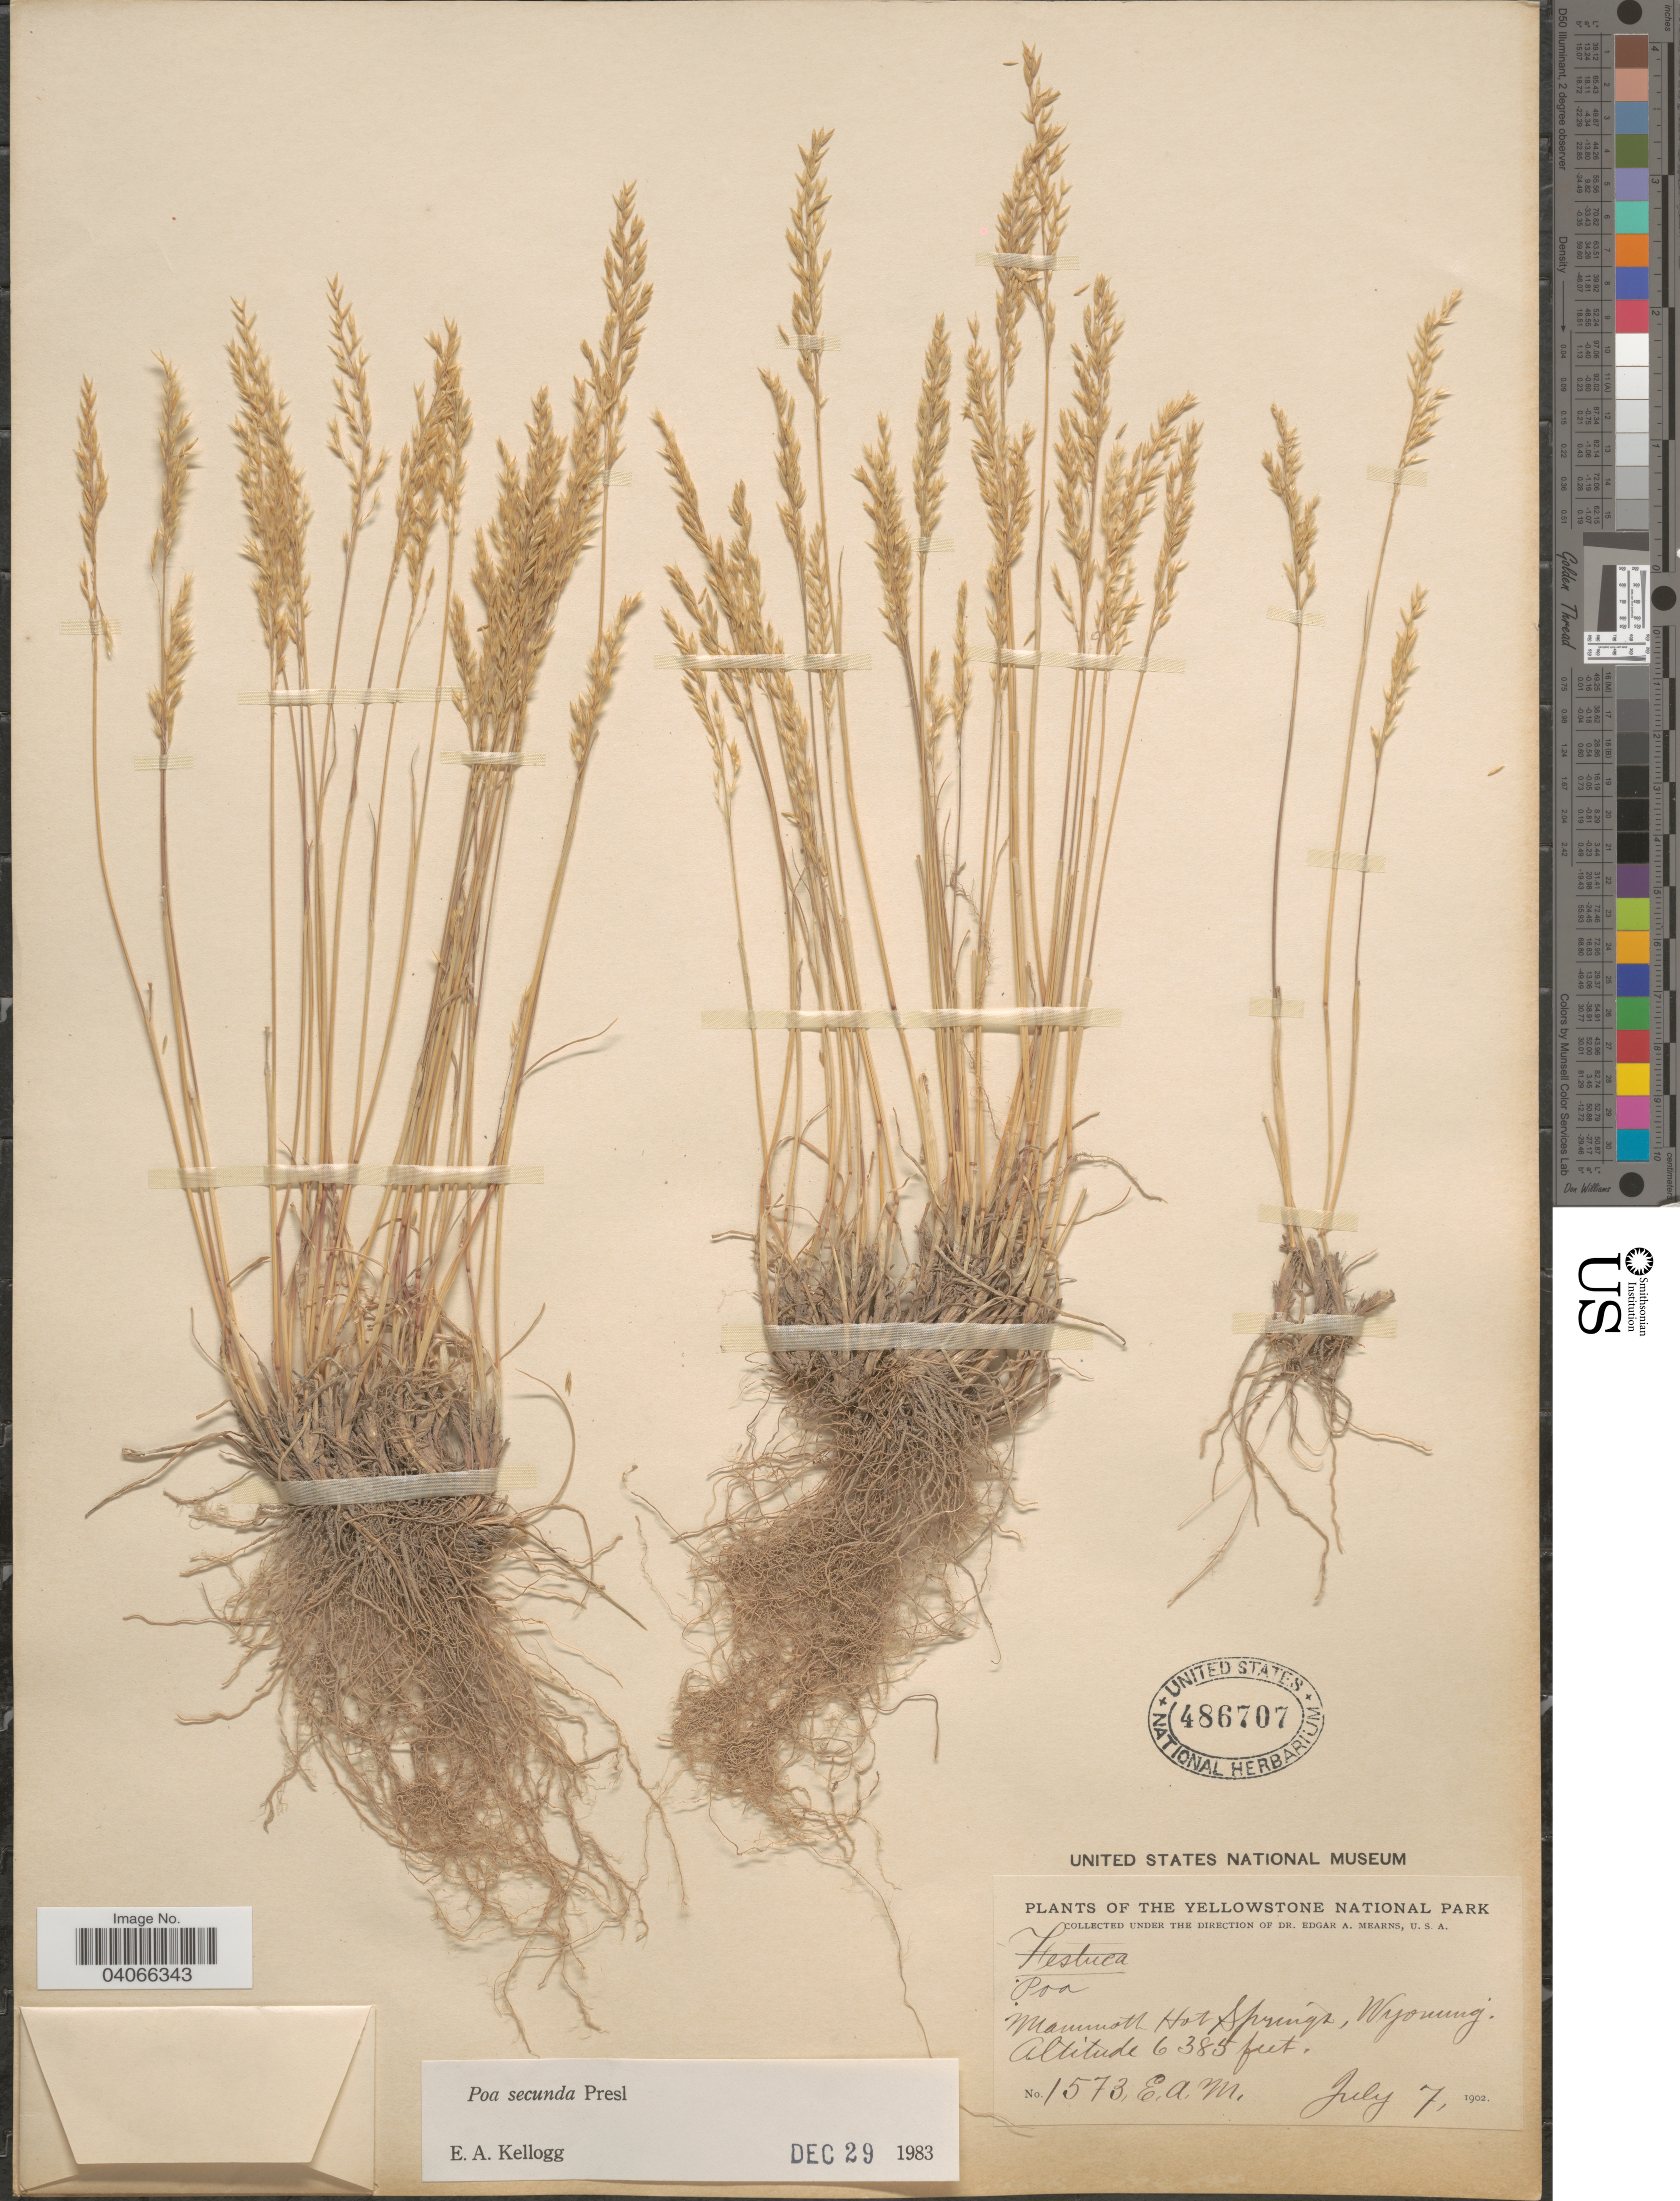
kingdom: Plantae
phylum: Tracheophyta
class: Liliopsida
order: Poales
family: Poaceae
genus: Poa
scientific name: Poa secunda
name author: J. Presl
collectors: E. A. Mearns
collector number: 1573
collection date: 1902-07-07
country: United States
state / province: Wyoming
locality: Yellowstone National Park. Mammoth Hot Springs.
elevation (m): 1946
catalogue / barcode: US 486707